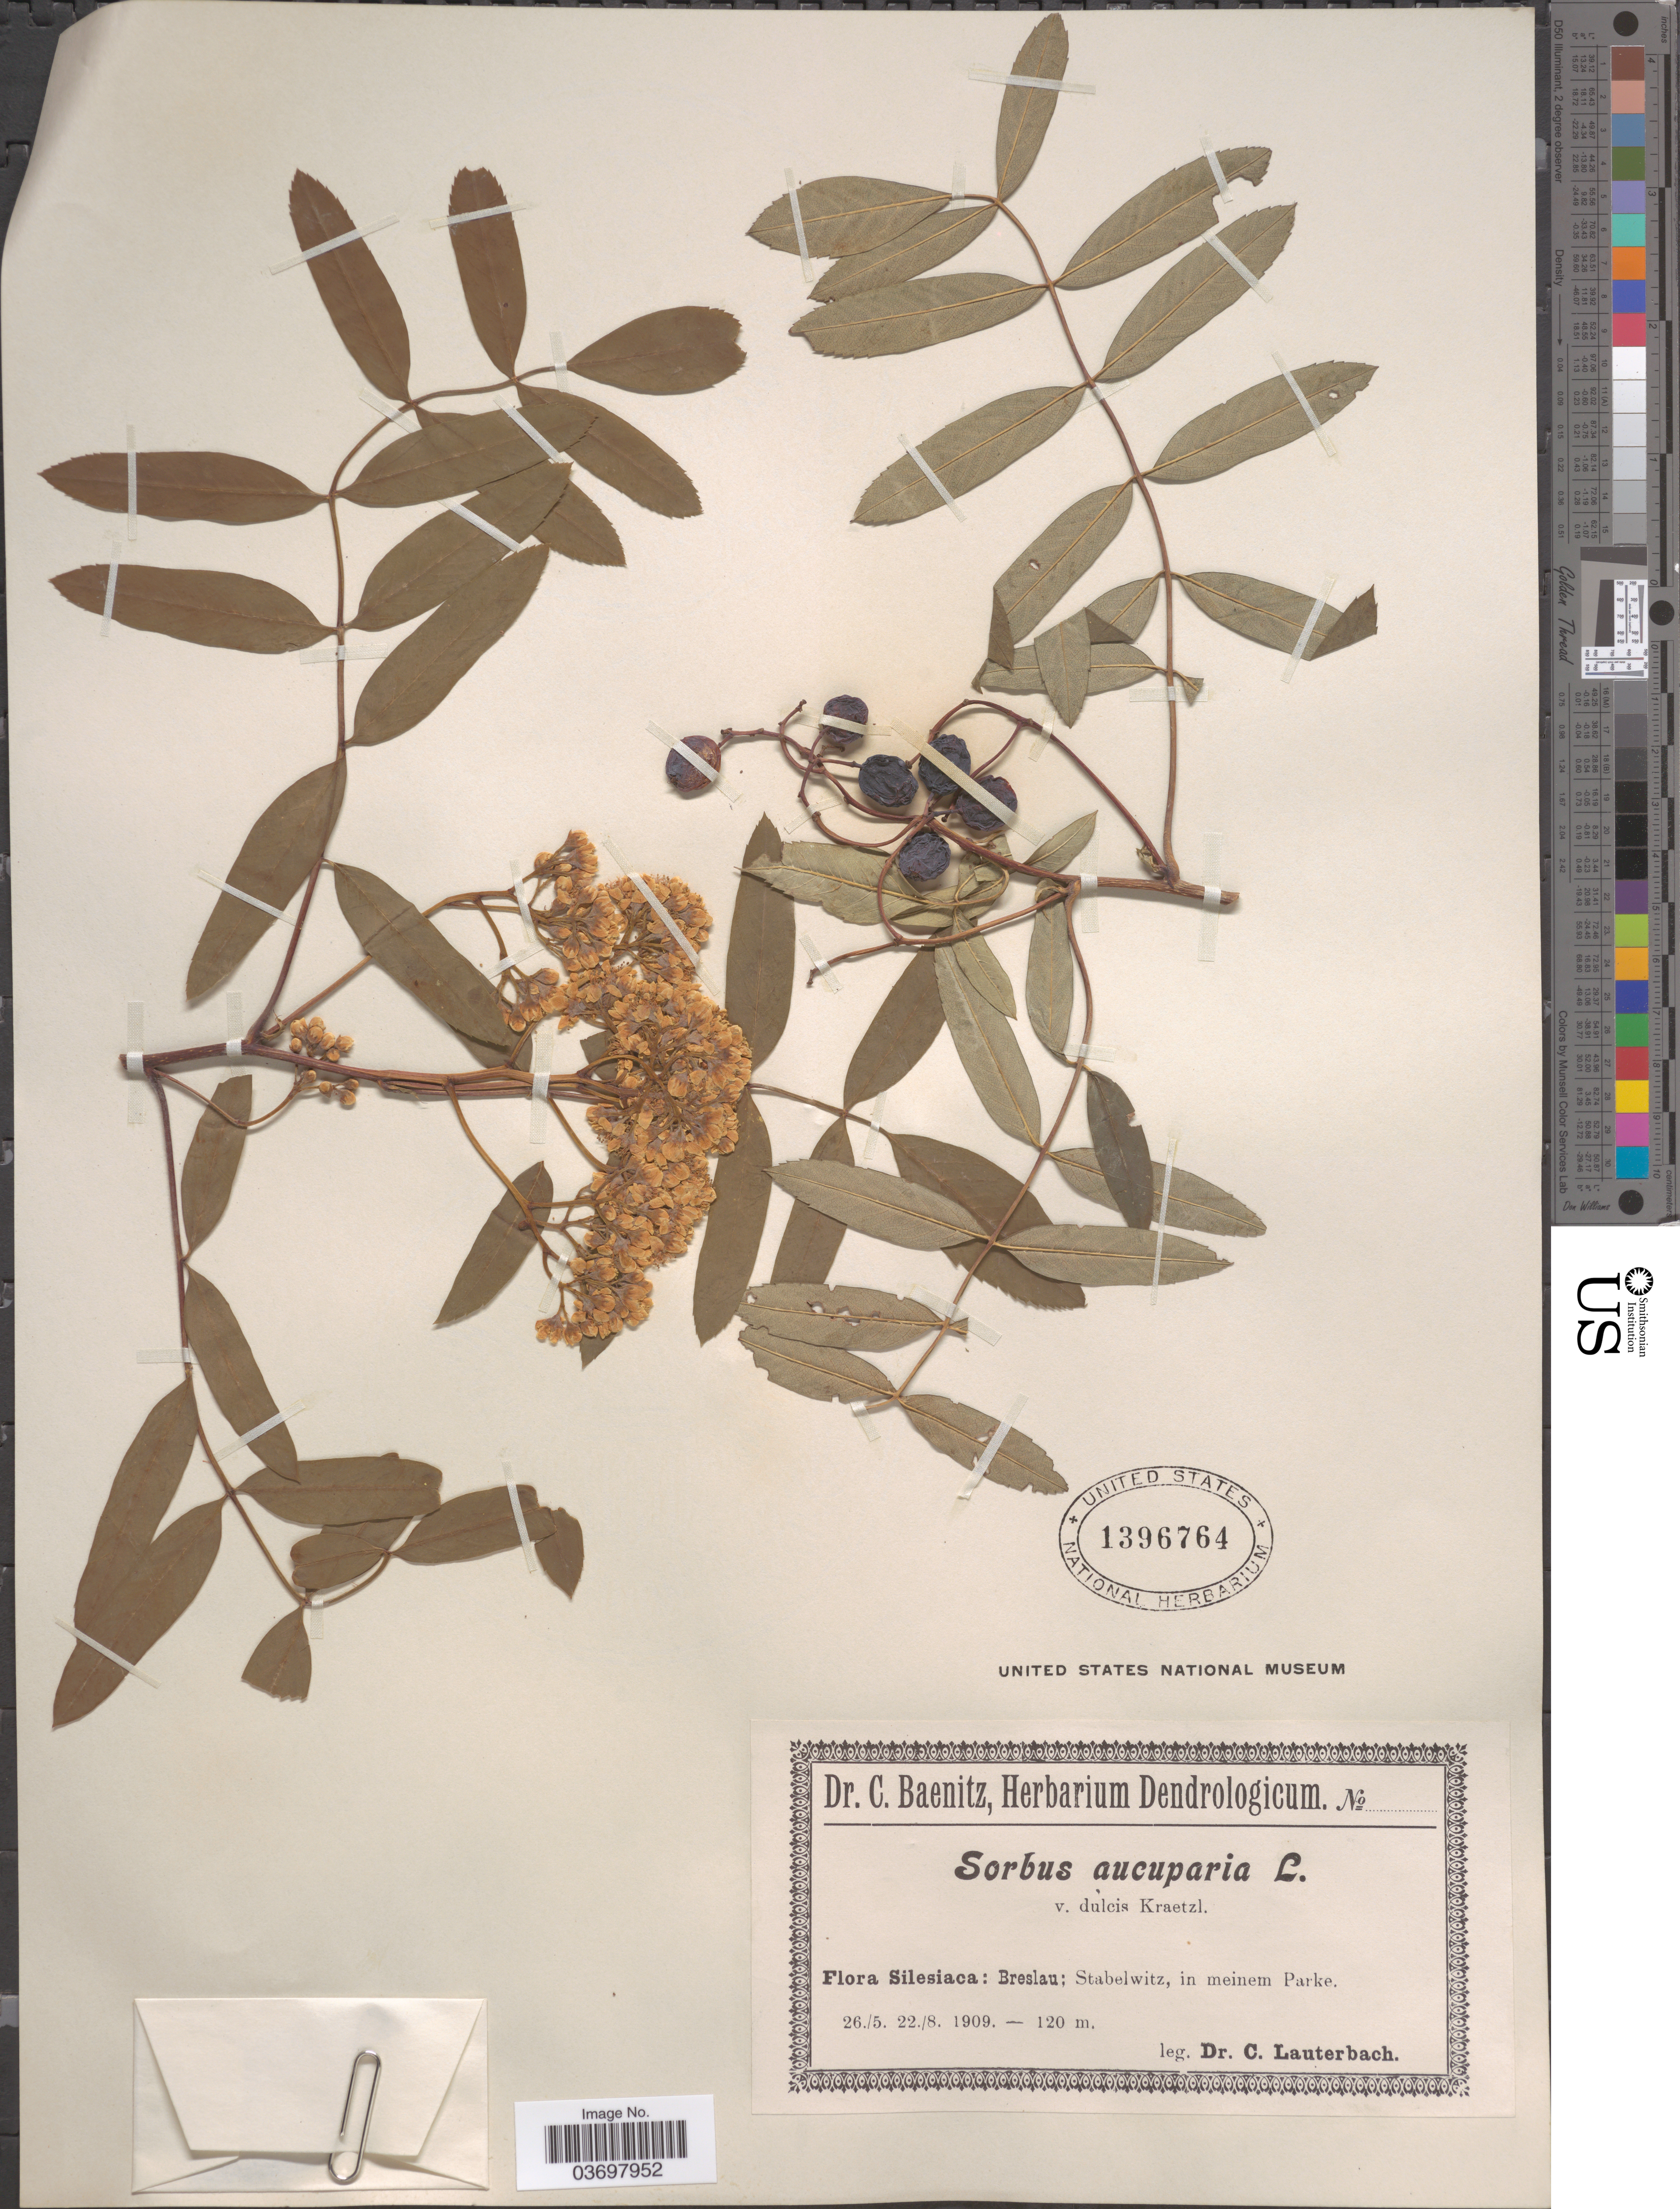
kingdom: Plantae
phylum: Tracheophyta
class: Magnoliopsida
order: Rosales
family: Rosaceae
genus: Sorbus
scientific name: Sorbus aucuparia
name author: L.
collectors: C. A. G. Lauterbach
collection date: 1909-05-26/1909-08-22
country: Poland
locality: Silesiaca: Breslau; Stabelwitz, in meinem Parke.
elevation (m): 120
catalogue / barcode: US 1396764